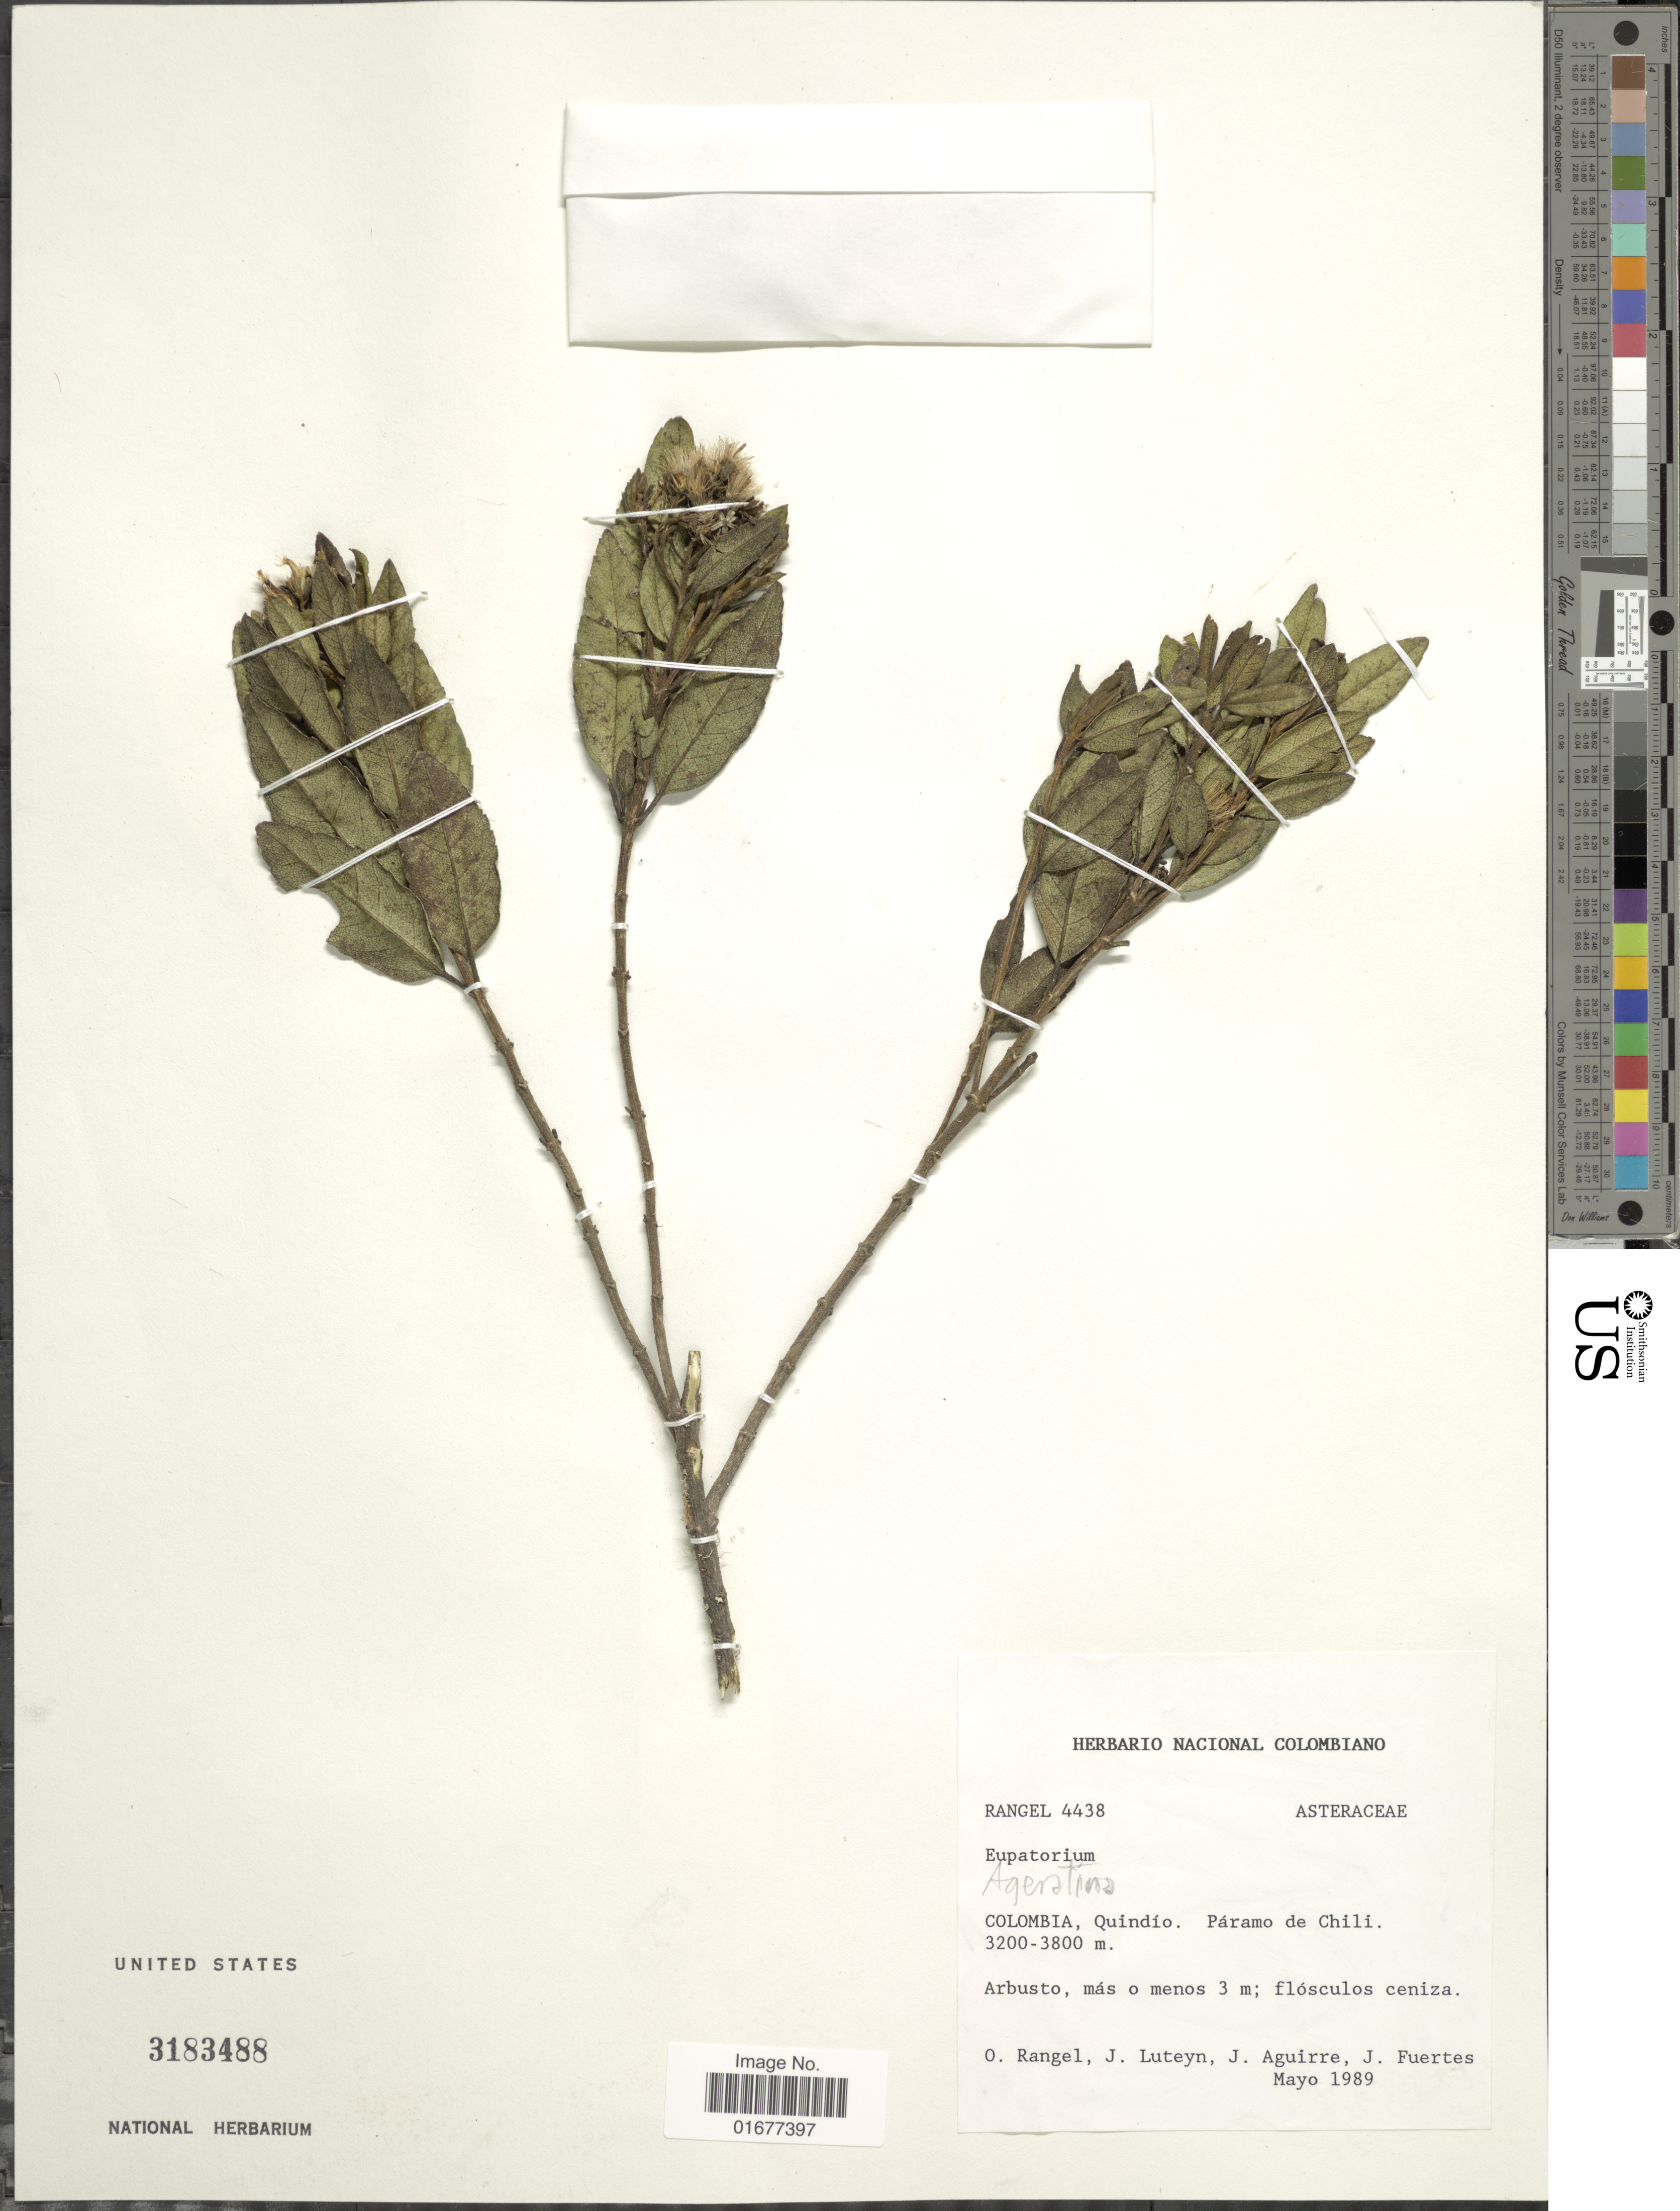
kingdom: Plantae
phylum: Tracheophyta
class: Magnoliopsida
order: Asterales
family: Asteraceae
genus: Ageratina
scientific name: Ageratina glyptophlebia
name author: (B.L. Rob.) R.M. King & H. Rob.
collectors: O. Rangel, J. L. Luteyn, J. Aguirre & J. Fuertes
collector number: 4438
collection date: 1989-05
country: Colombia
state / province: Quindío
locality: Paramo de Chili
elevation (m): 3200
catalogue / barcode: US 3183488